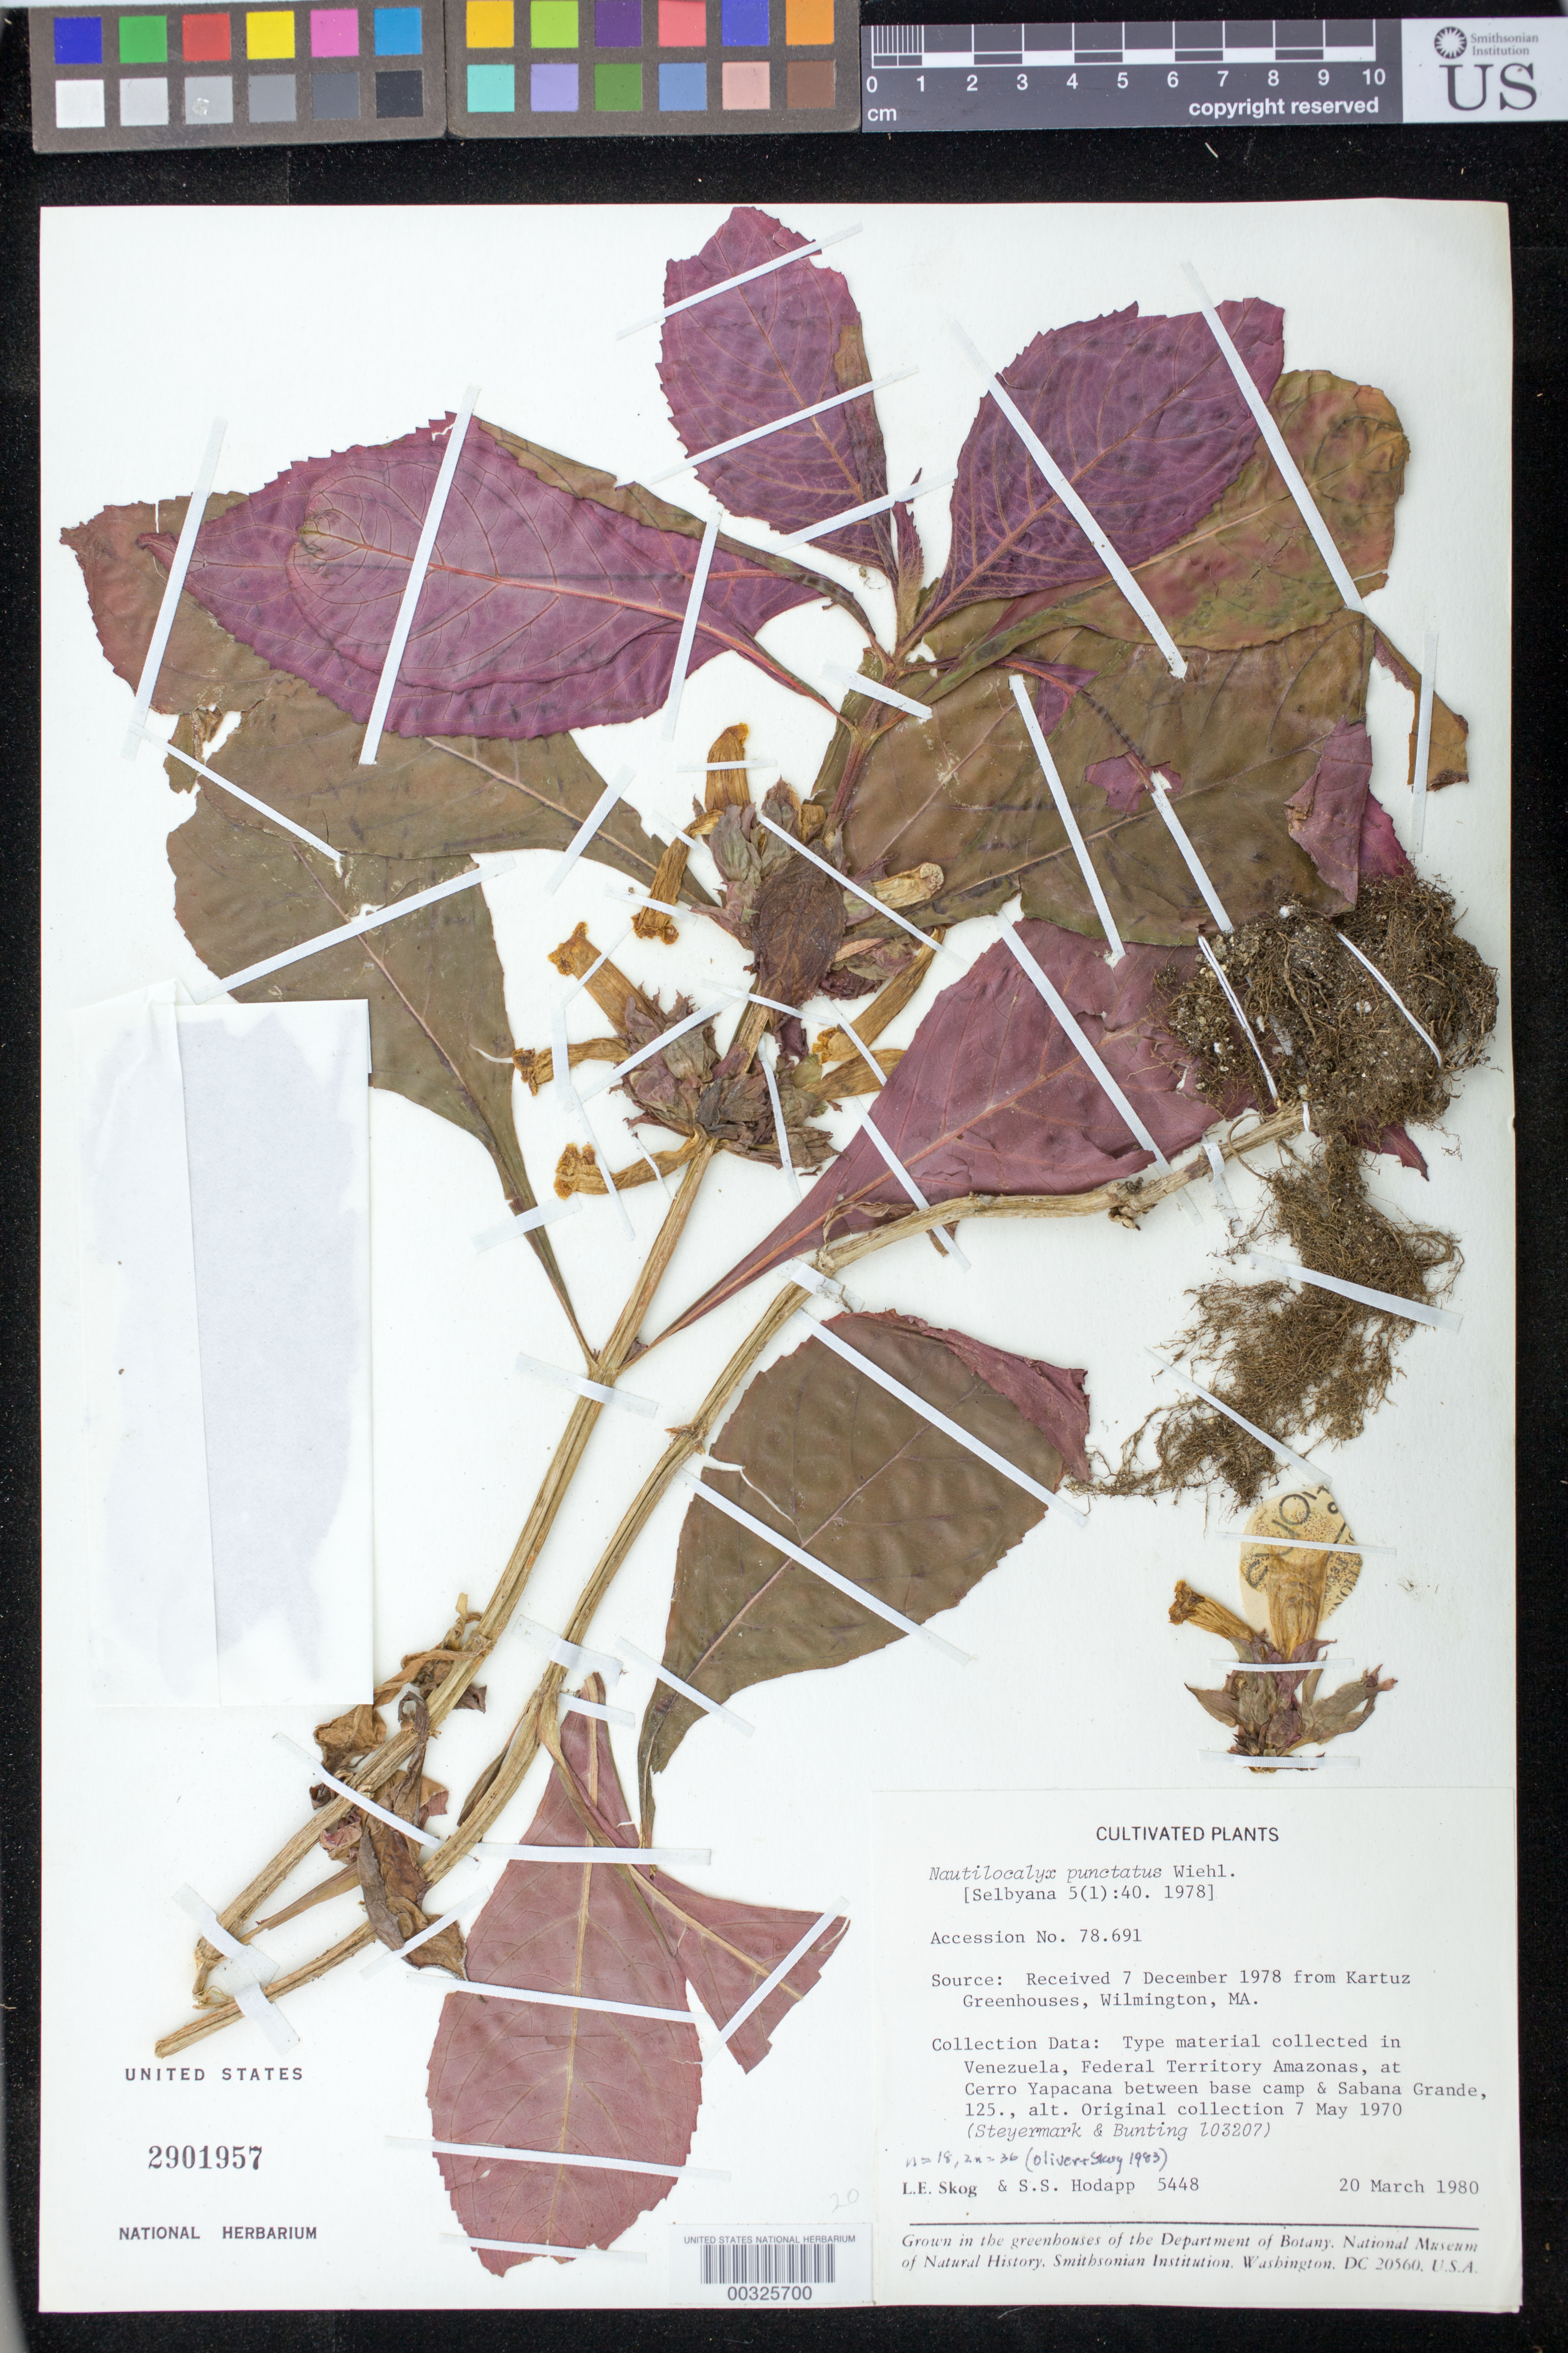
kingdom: Plantae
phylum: Tracheophyta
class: Magnoliopsida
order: Lamiales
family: Gesneriaceae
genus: Nautilocalyx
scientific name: Nautilocalyx punctatus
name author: Wiehler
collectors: L. E. Skog & S. Hodapp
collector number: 5448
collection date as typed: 20 Mar 1980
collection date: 1980-03-20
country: Venezuela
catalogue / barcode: US 2901957